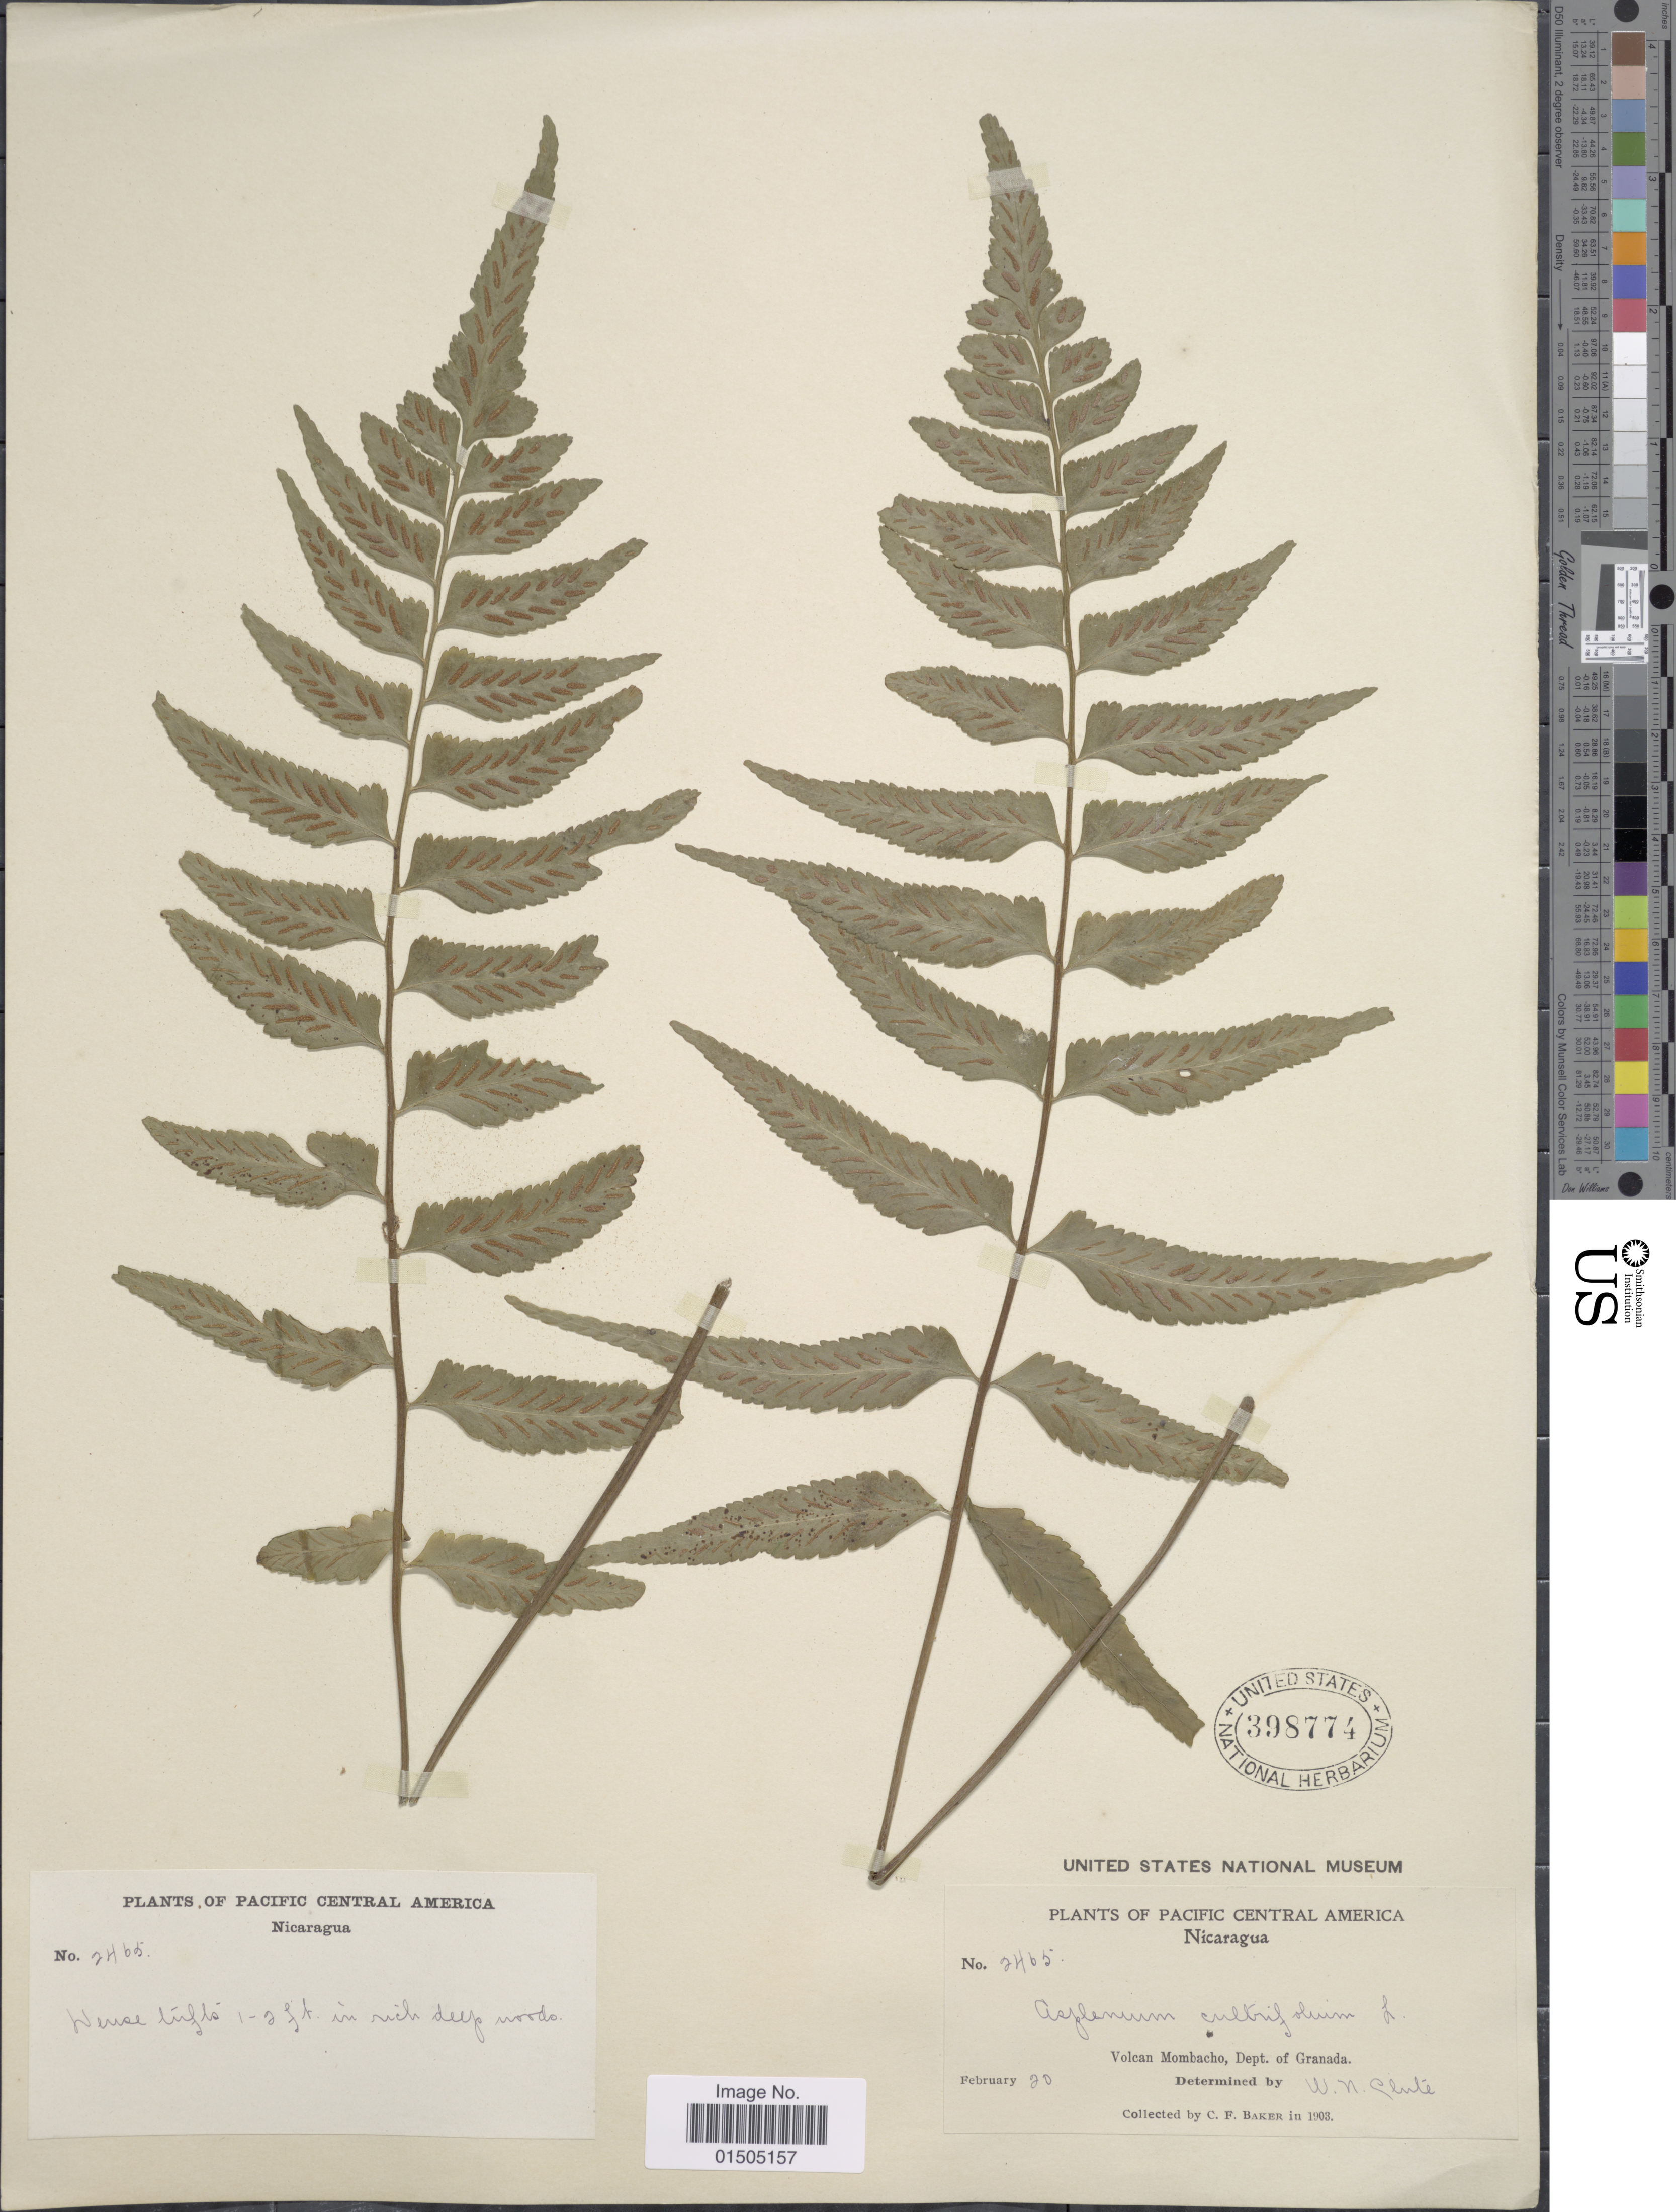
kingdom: Plantae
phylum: Tracheophyta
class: Polypodiopsida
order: Polypodiales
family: Aspleniaceae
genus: Asplenium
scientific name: Asplenium abscissum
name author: Willd.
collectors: C. F. Baker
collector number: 2465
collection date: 1903-02-20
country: Nicaragua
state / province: Granada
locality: Pacific Central America. Volcan Mombacho.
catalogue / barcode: US 398774